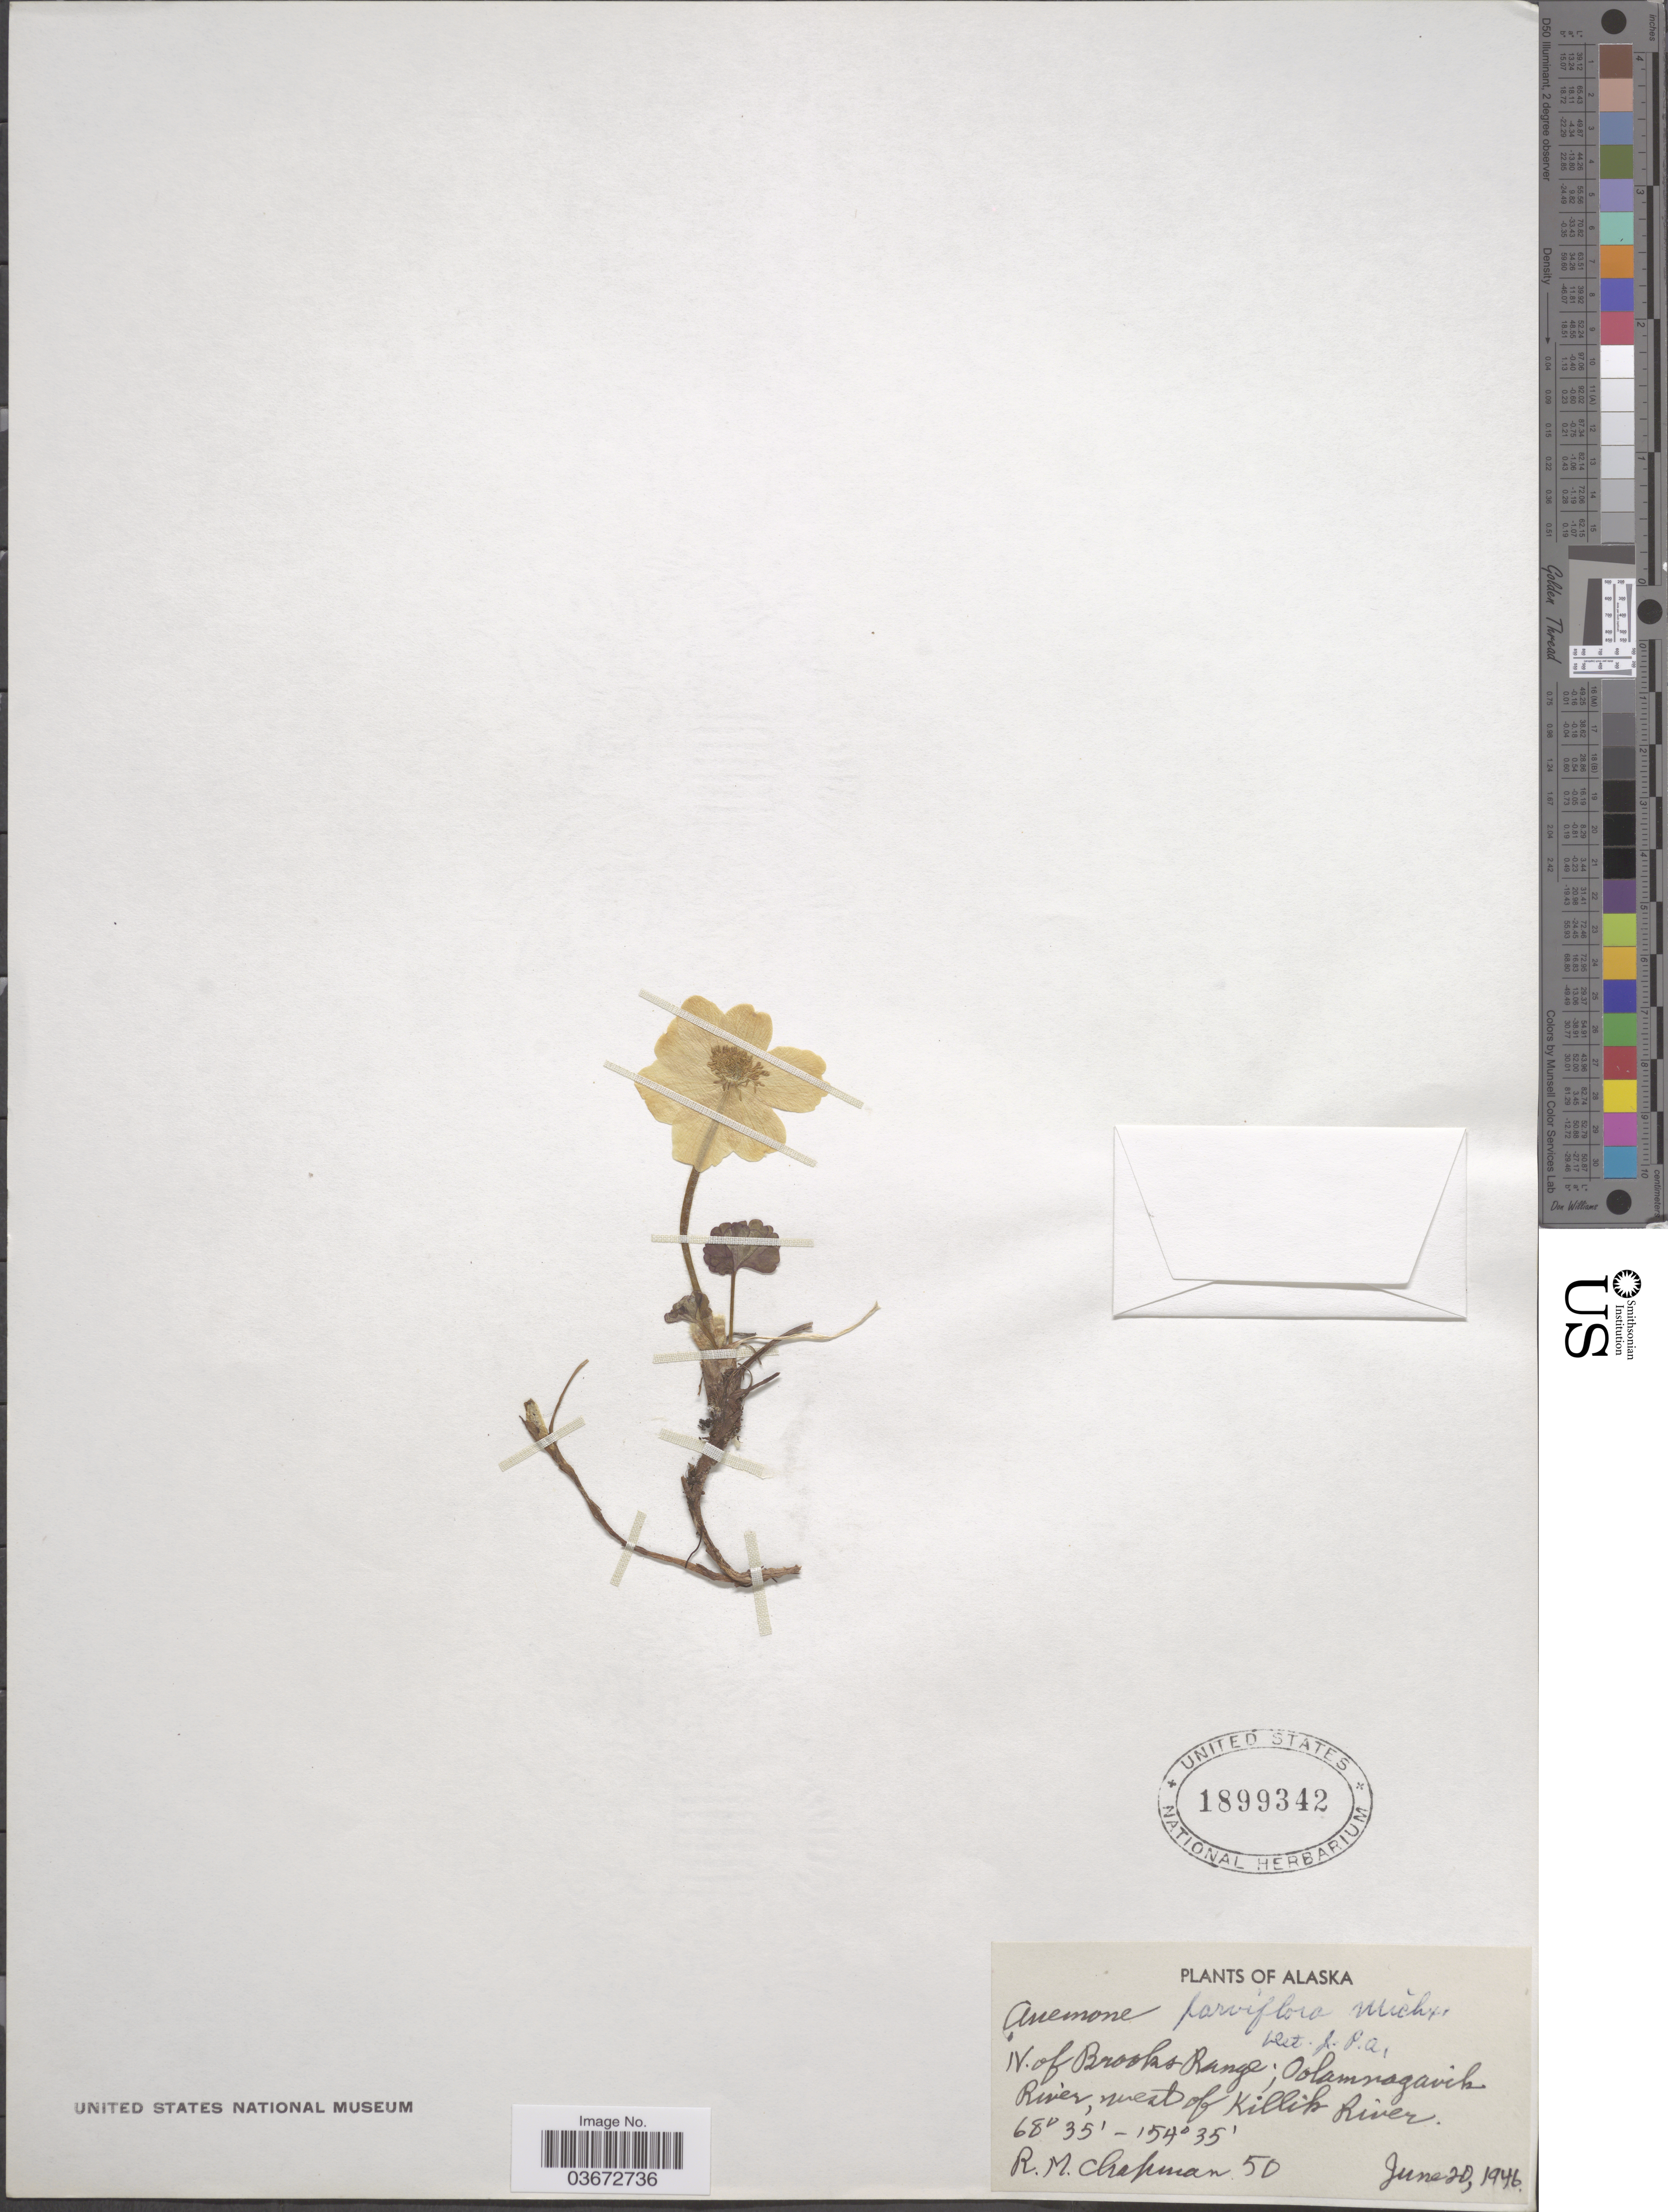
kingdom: Plantae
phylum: Tracheophyta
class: Magnoliopsida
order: Ranunculales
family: Ranunculaceae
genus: Anemone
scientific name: Anemone parviflora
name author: Michx.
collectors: R. M. Chapman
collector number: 50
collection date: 1946-06-20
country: United States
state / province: Alaska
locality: N. of Brooks Range; Oolamnagavik River, west of Killik River.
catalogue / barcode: US 1899342